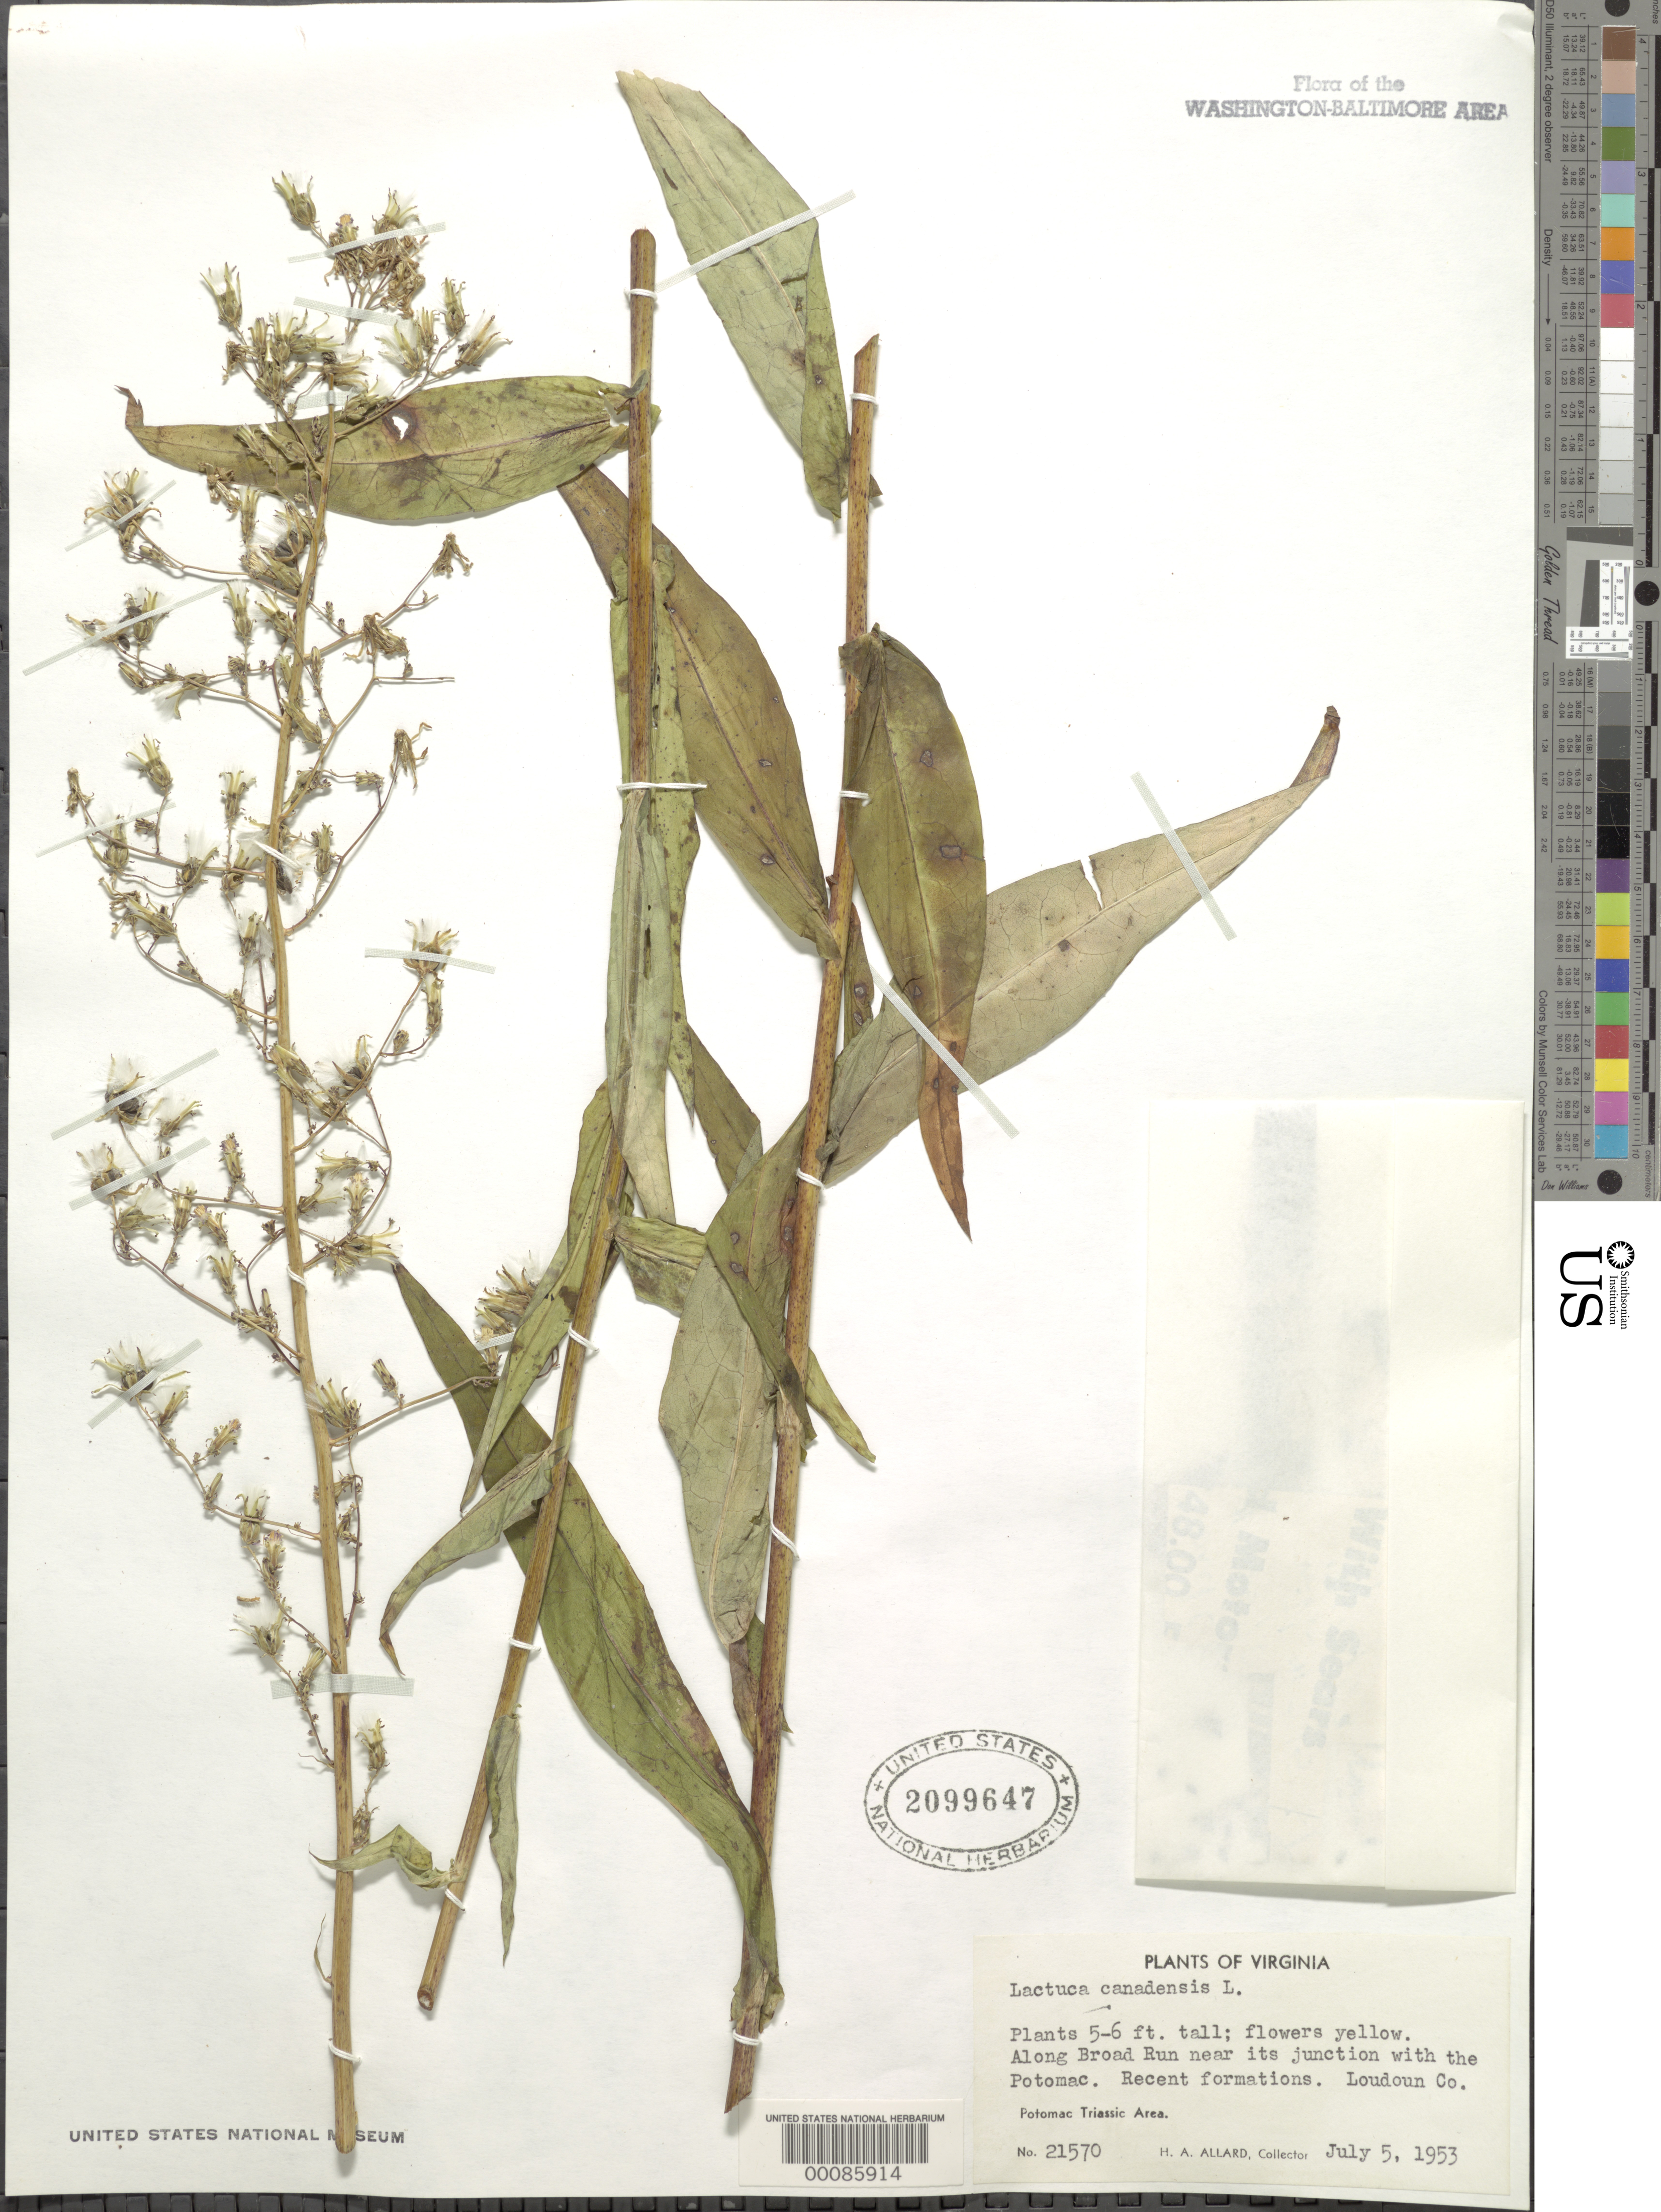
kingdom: Plantae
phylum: Tracheophyta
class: Magnoliopsida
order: Asterales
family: Asteraceae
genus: Lactuca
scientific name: Lactuca canadensis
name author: L.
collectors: H. A. Allard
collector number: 21570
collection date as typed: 05 Jul 1953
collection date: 1953-07-05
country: United States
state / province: Virginia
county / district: Loudoun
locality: Broad Run near junction with Potomac C. & O. Canal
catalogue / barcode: US 2099647